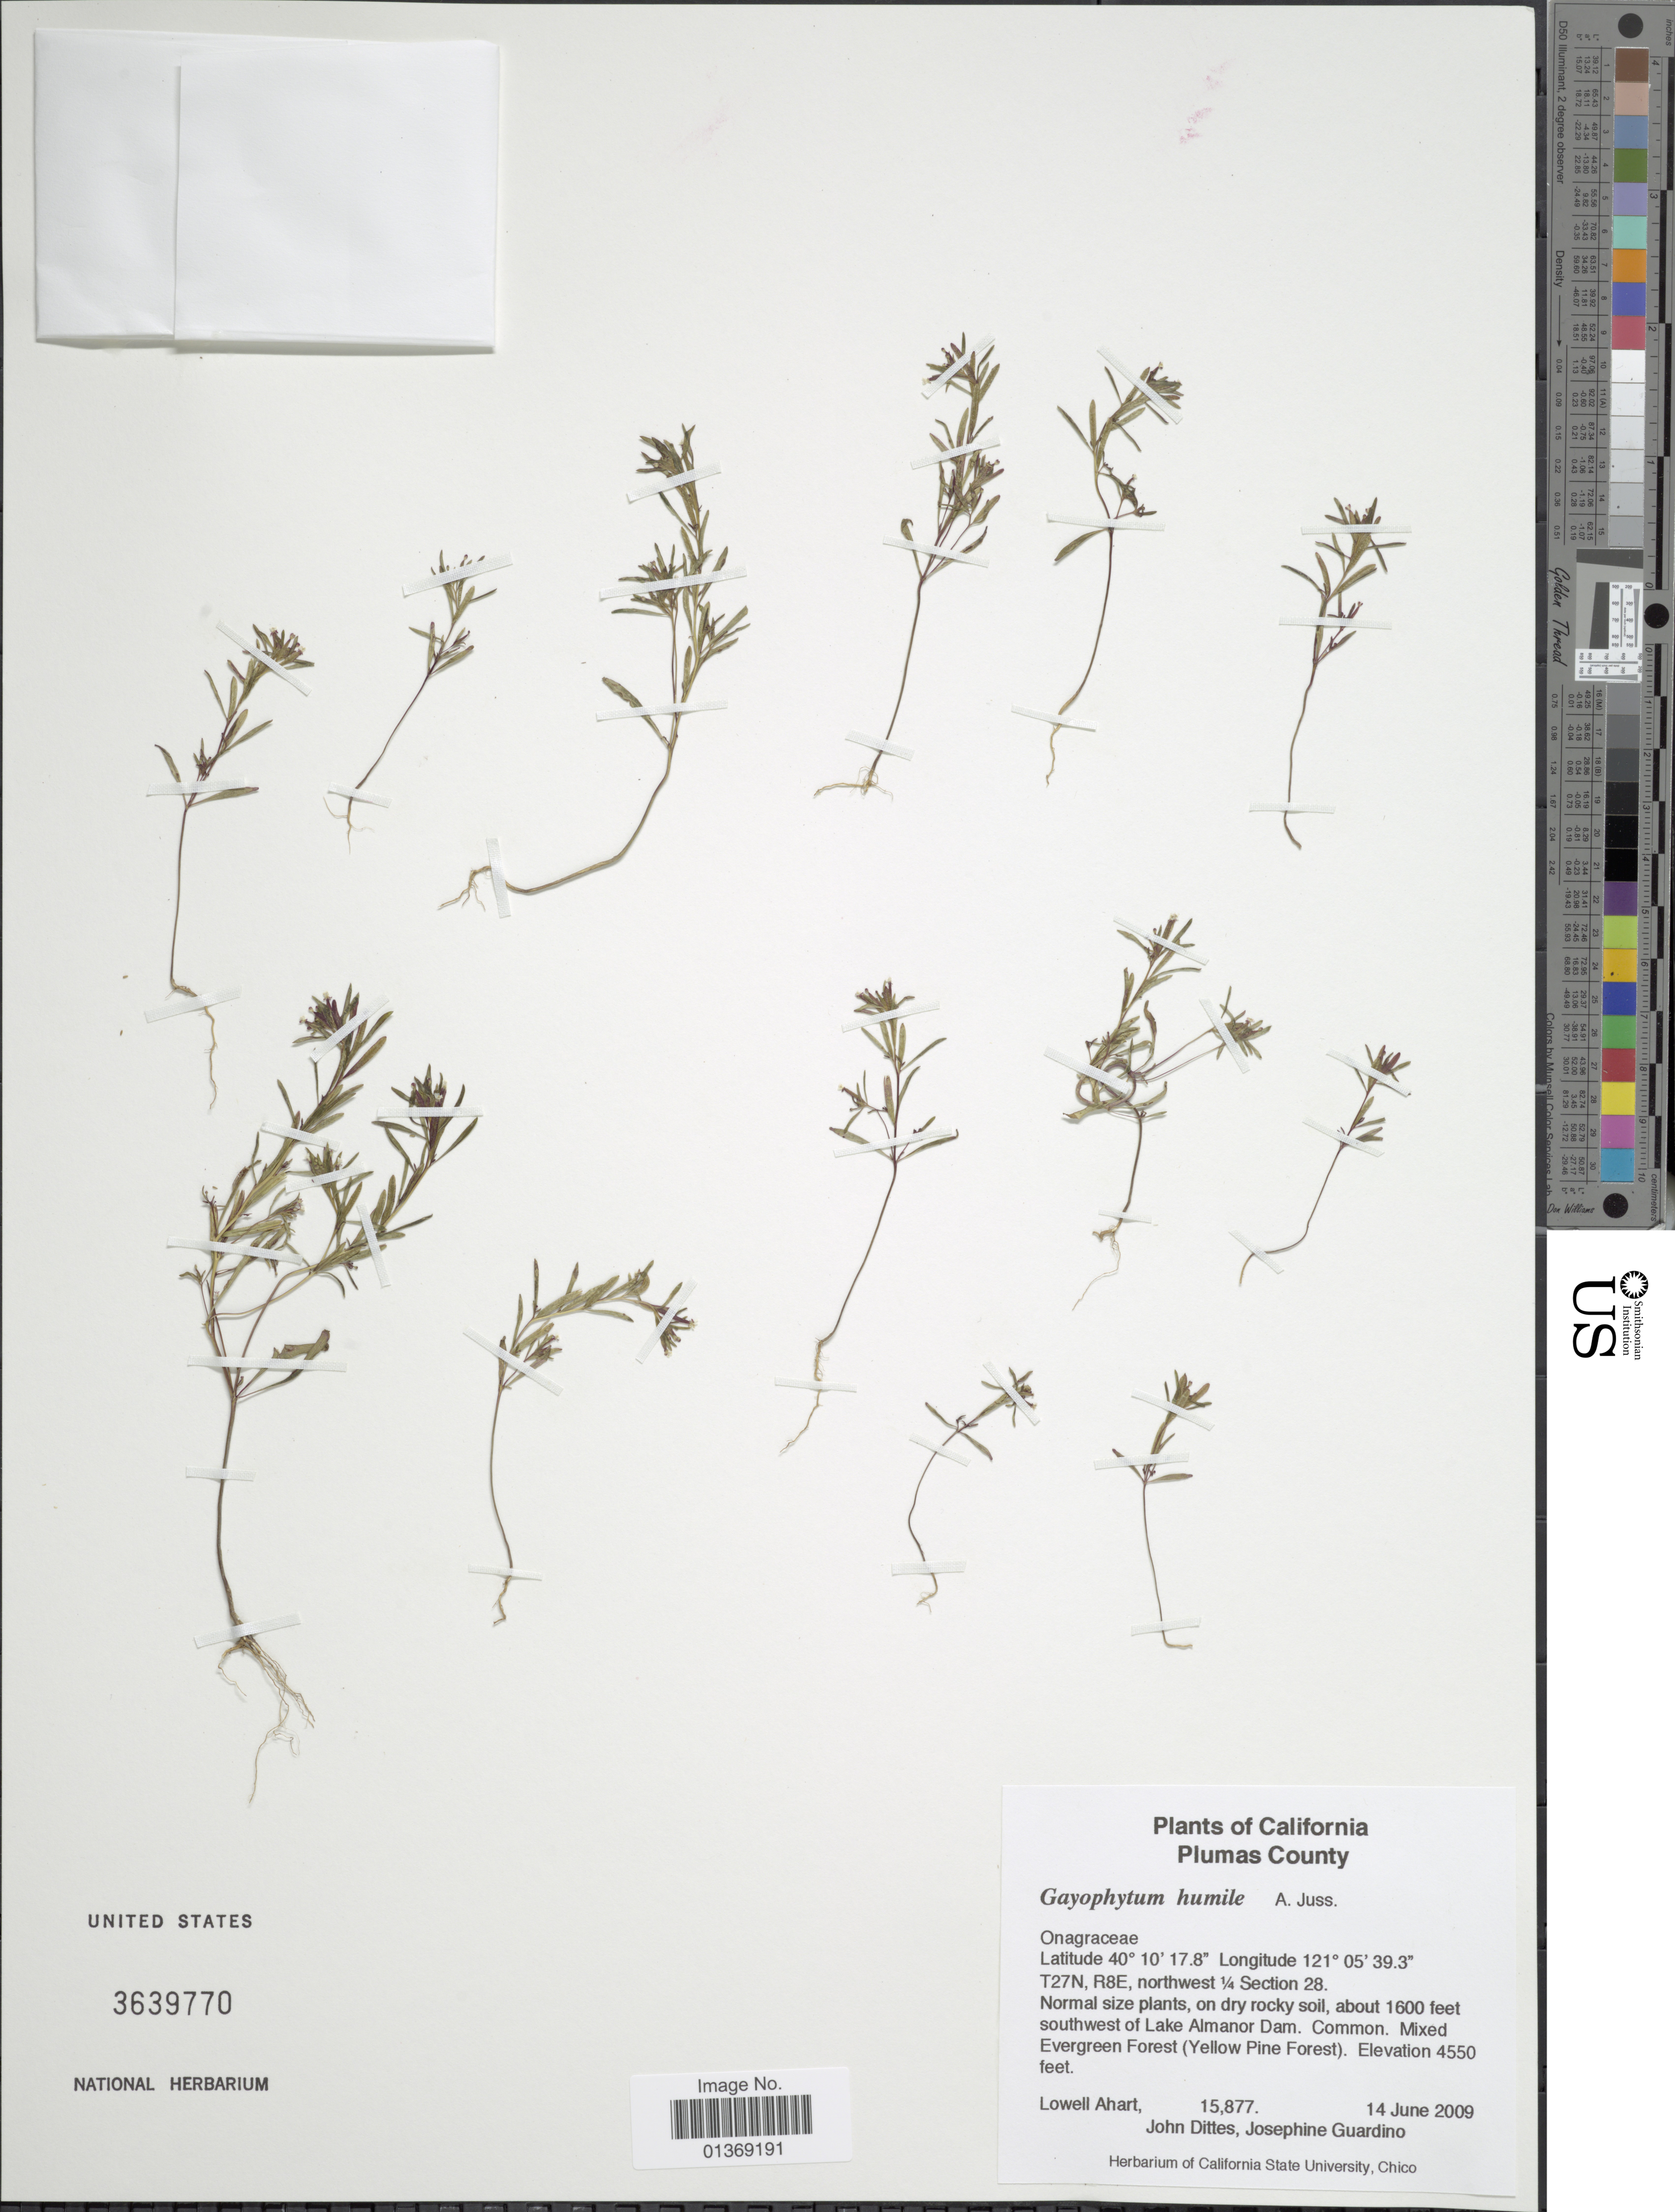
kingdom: Plantae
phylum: Tracheophyta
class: Magnoliopsida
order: Myrtales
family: Onagraceae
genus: Gayophytum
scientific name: Gayophytum humile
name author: A. Juss.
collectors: L. Ahart, J. Dittes & J. Guardino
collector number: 15877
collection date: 2009-06-14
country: United States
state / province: California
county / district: Plumas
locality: Plumas County, T27N, R8E, Northwest ¼ Section 28, Southwest of Lake Almanor Dam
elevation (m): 1387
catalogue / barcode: US 3639770